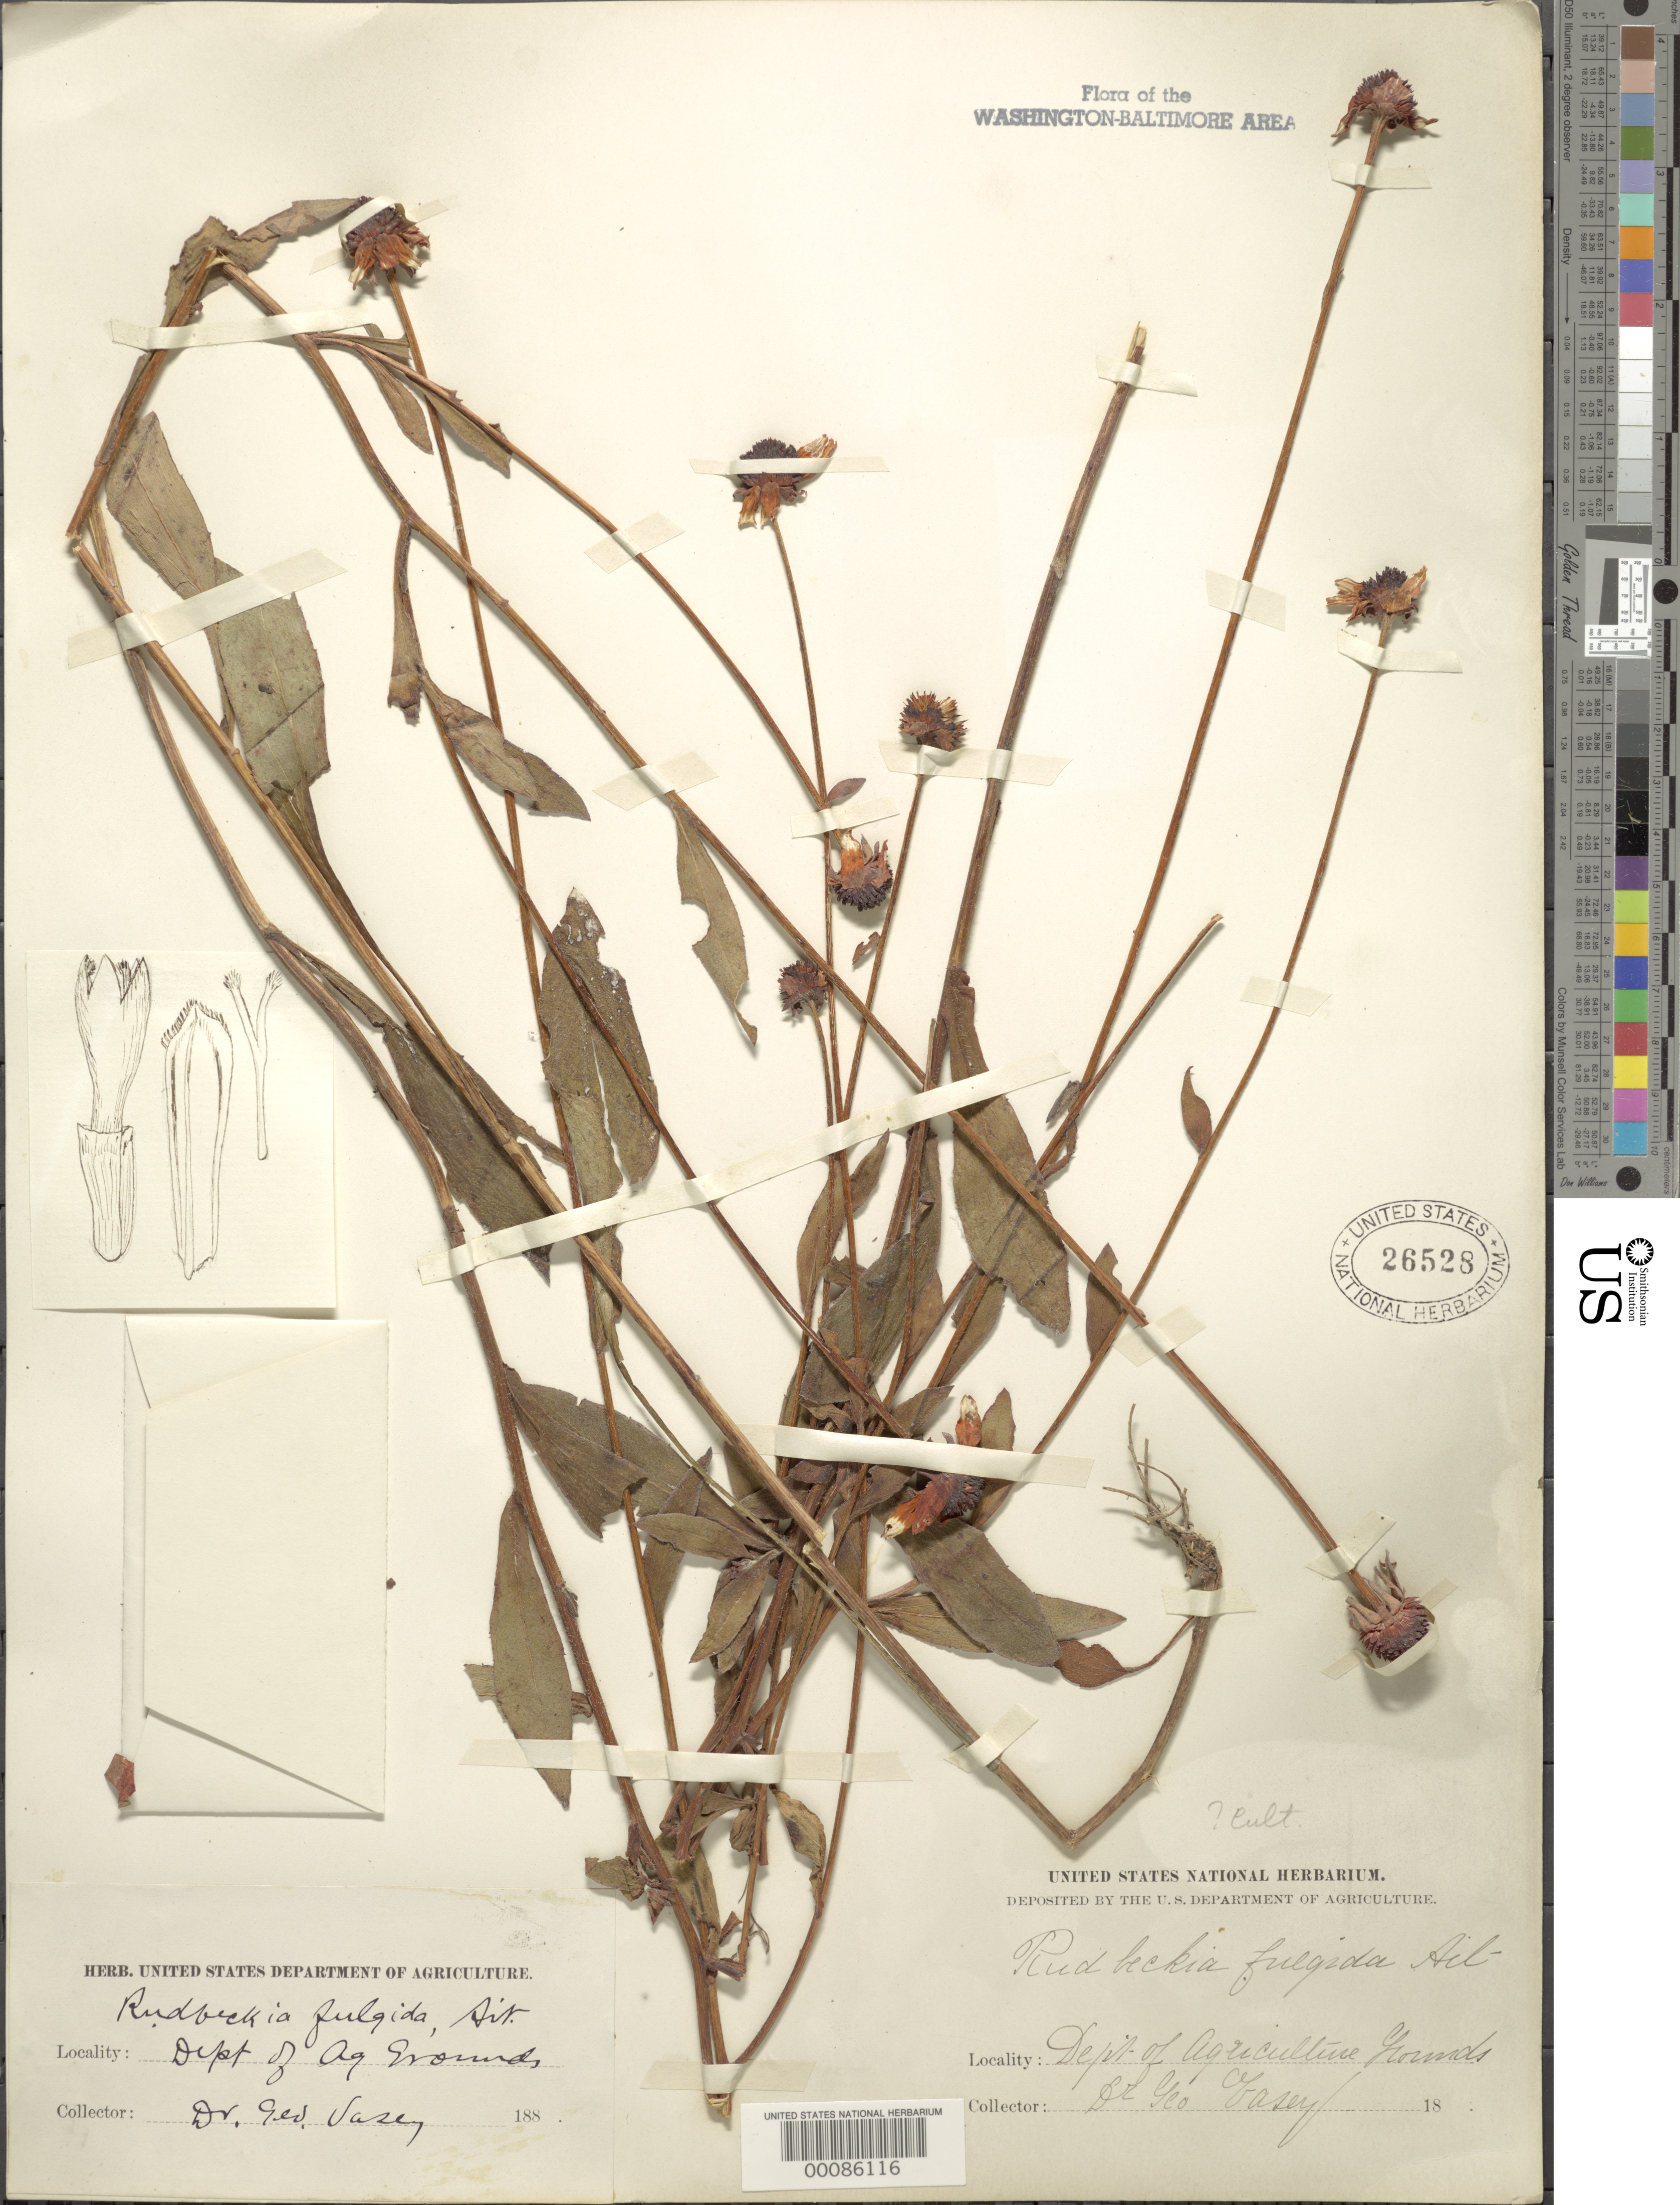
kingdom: Plantae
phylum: Tracheophyta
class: Magnoliopsida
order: Asterales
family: Asteraceae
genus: Rudbeckia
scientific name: Rudbeckia fulgida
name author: Aiton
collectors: G. Vasey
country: United States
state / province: District of Columbia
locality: US Agriculture grounds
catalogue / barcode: US 26528